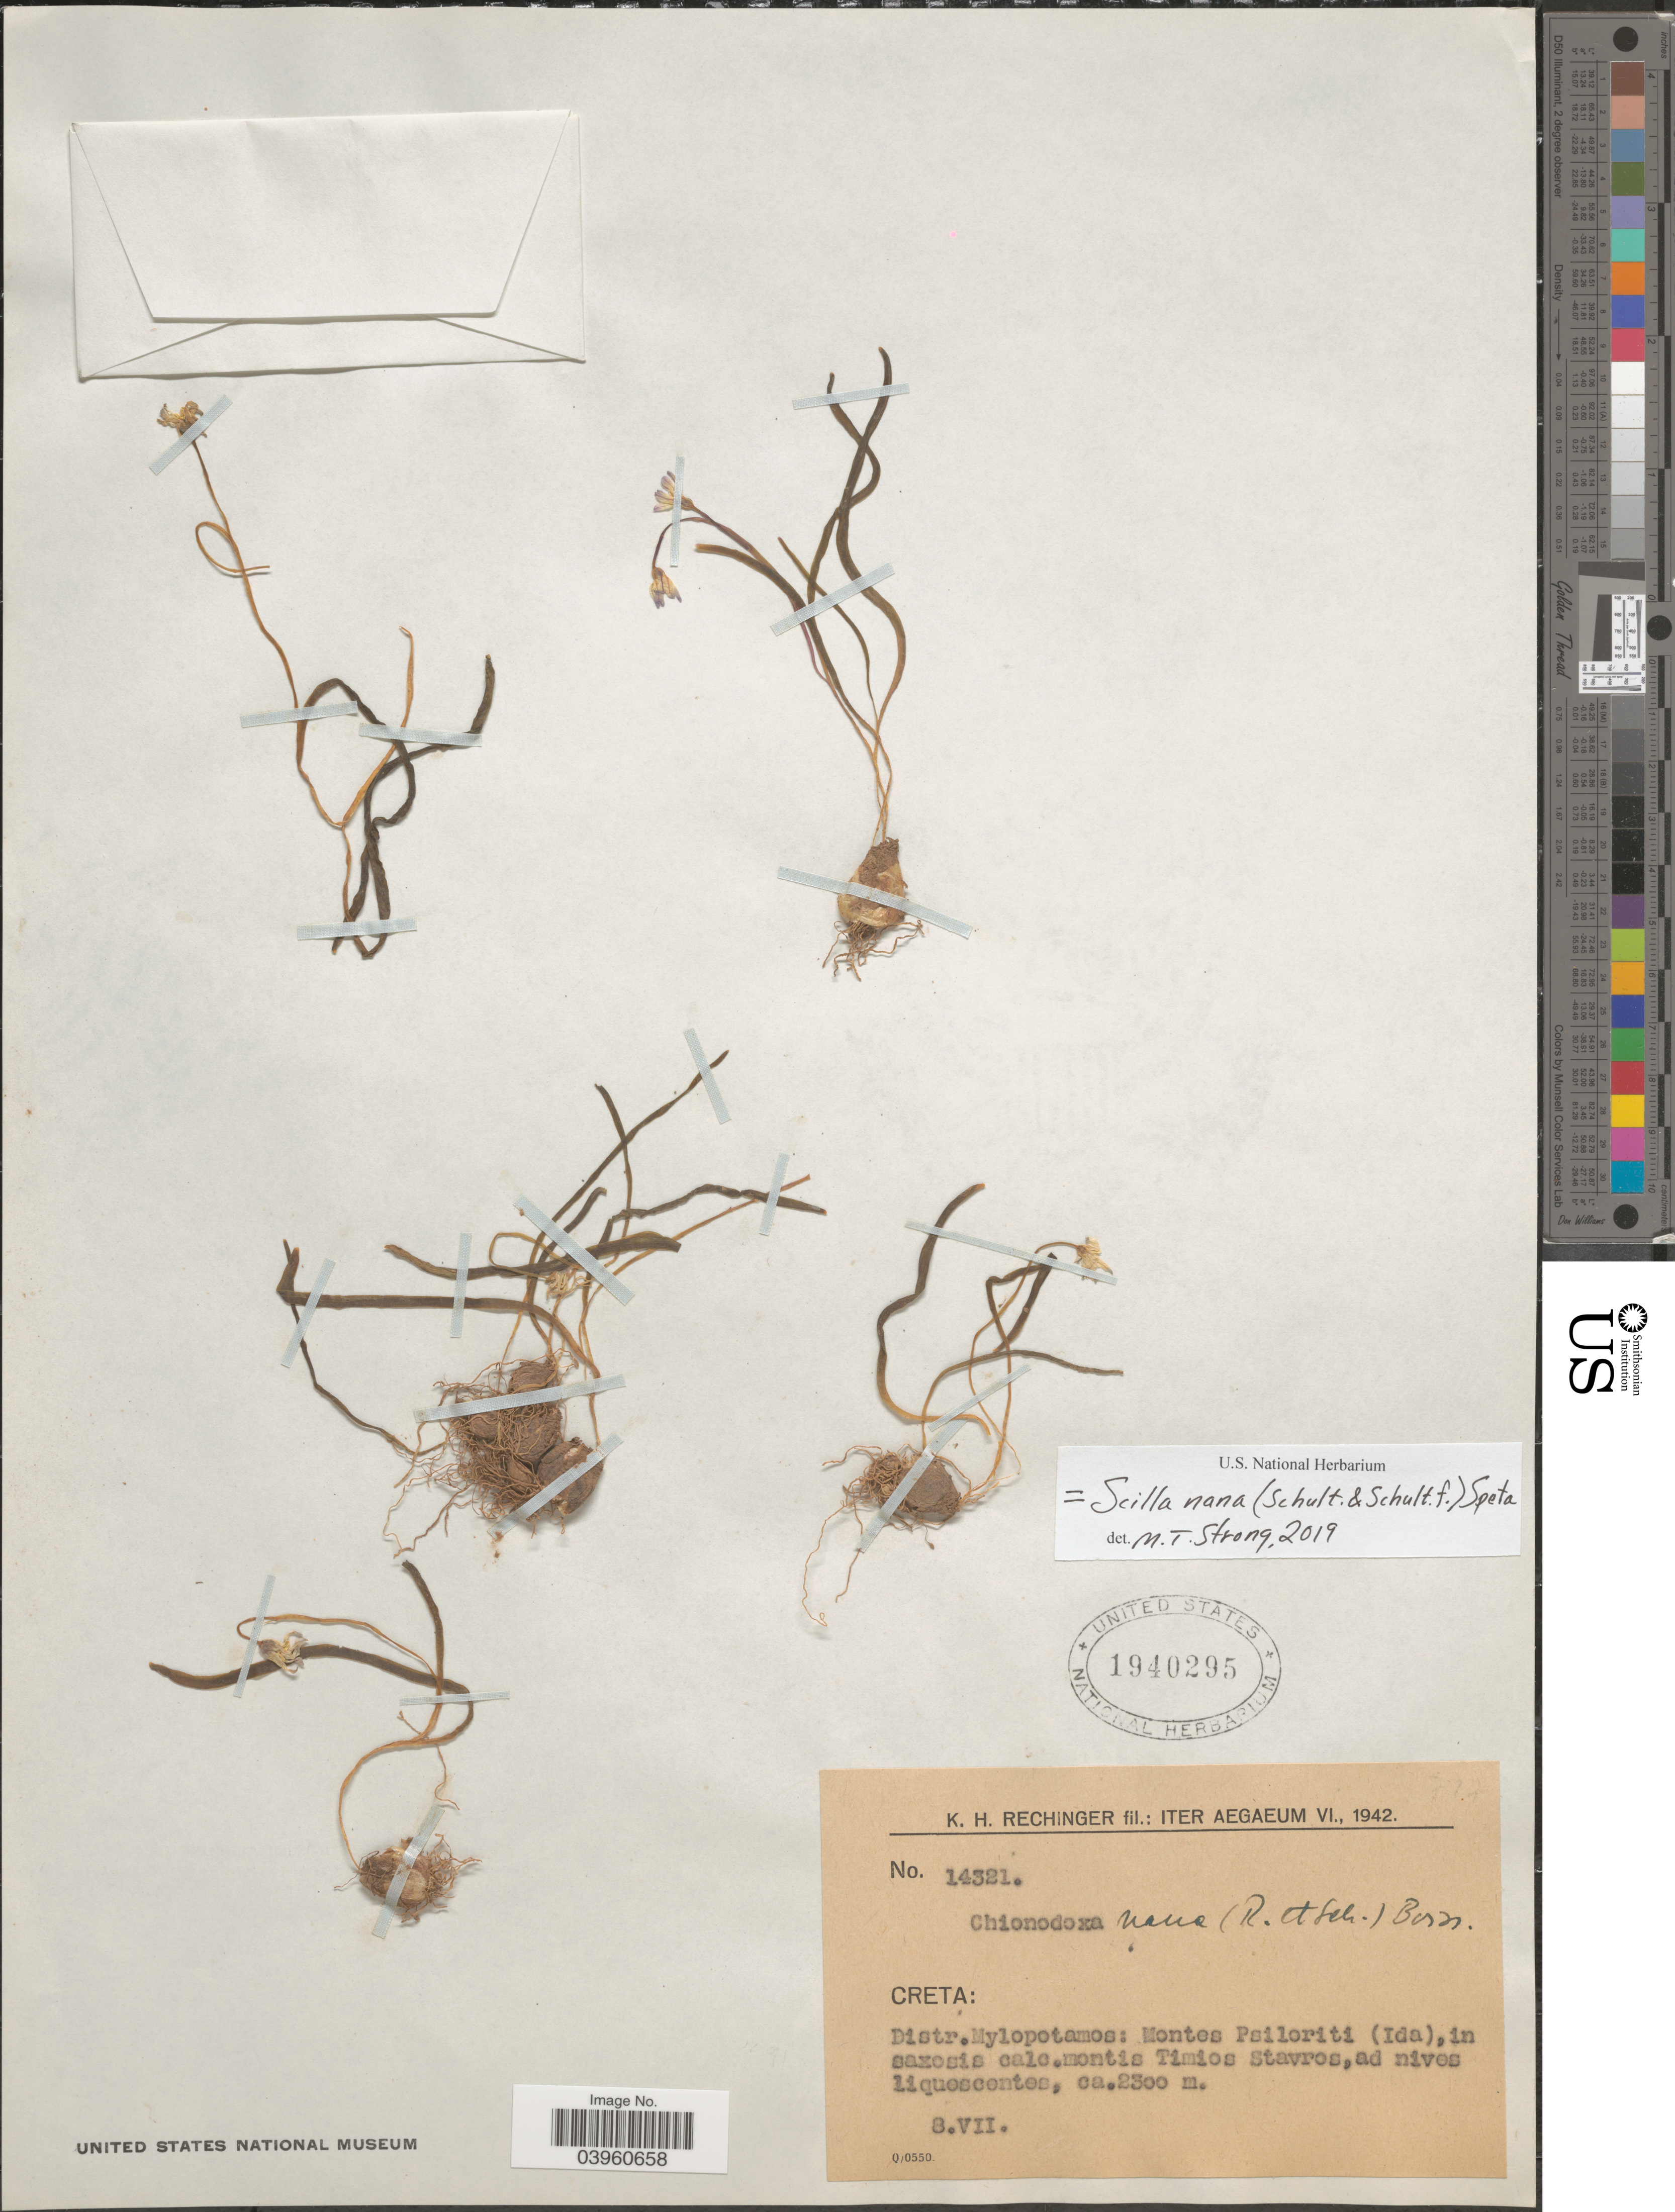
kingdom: Plantae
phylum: Tracheophyta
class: Liliopsida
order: Asparagales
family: Asparagaceae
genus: Scilla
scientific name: Scilla nana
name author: (Schult. & Schult. f.) Speta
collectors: K. H. Rechinger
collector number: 14321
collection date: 1942-07-08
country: Greece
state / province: Crete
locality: Iter Aegaeum. Creta: Distr.Mylopotamos: Montes Psiloriti (Ida).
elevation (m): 2300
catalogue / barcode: US 1940295